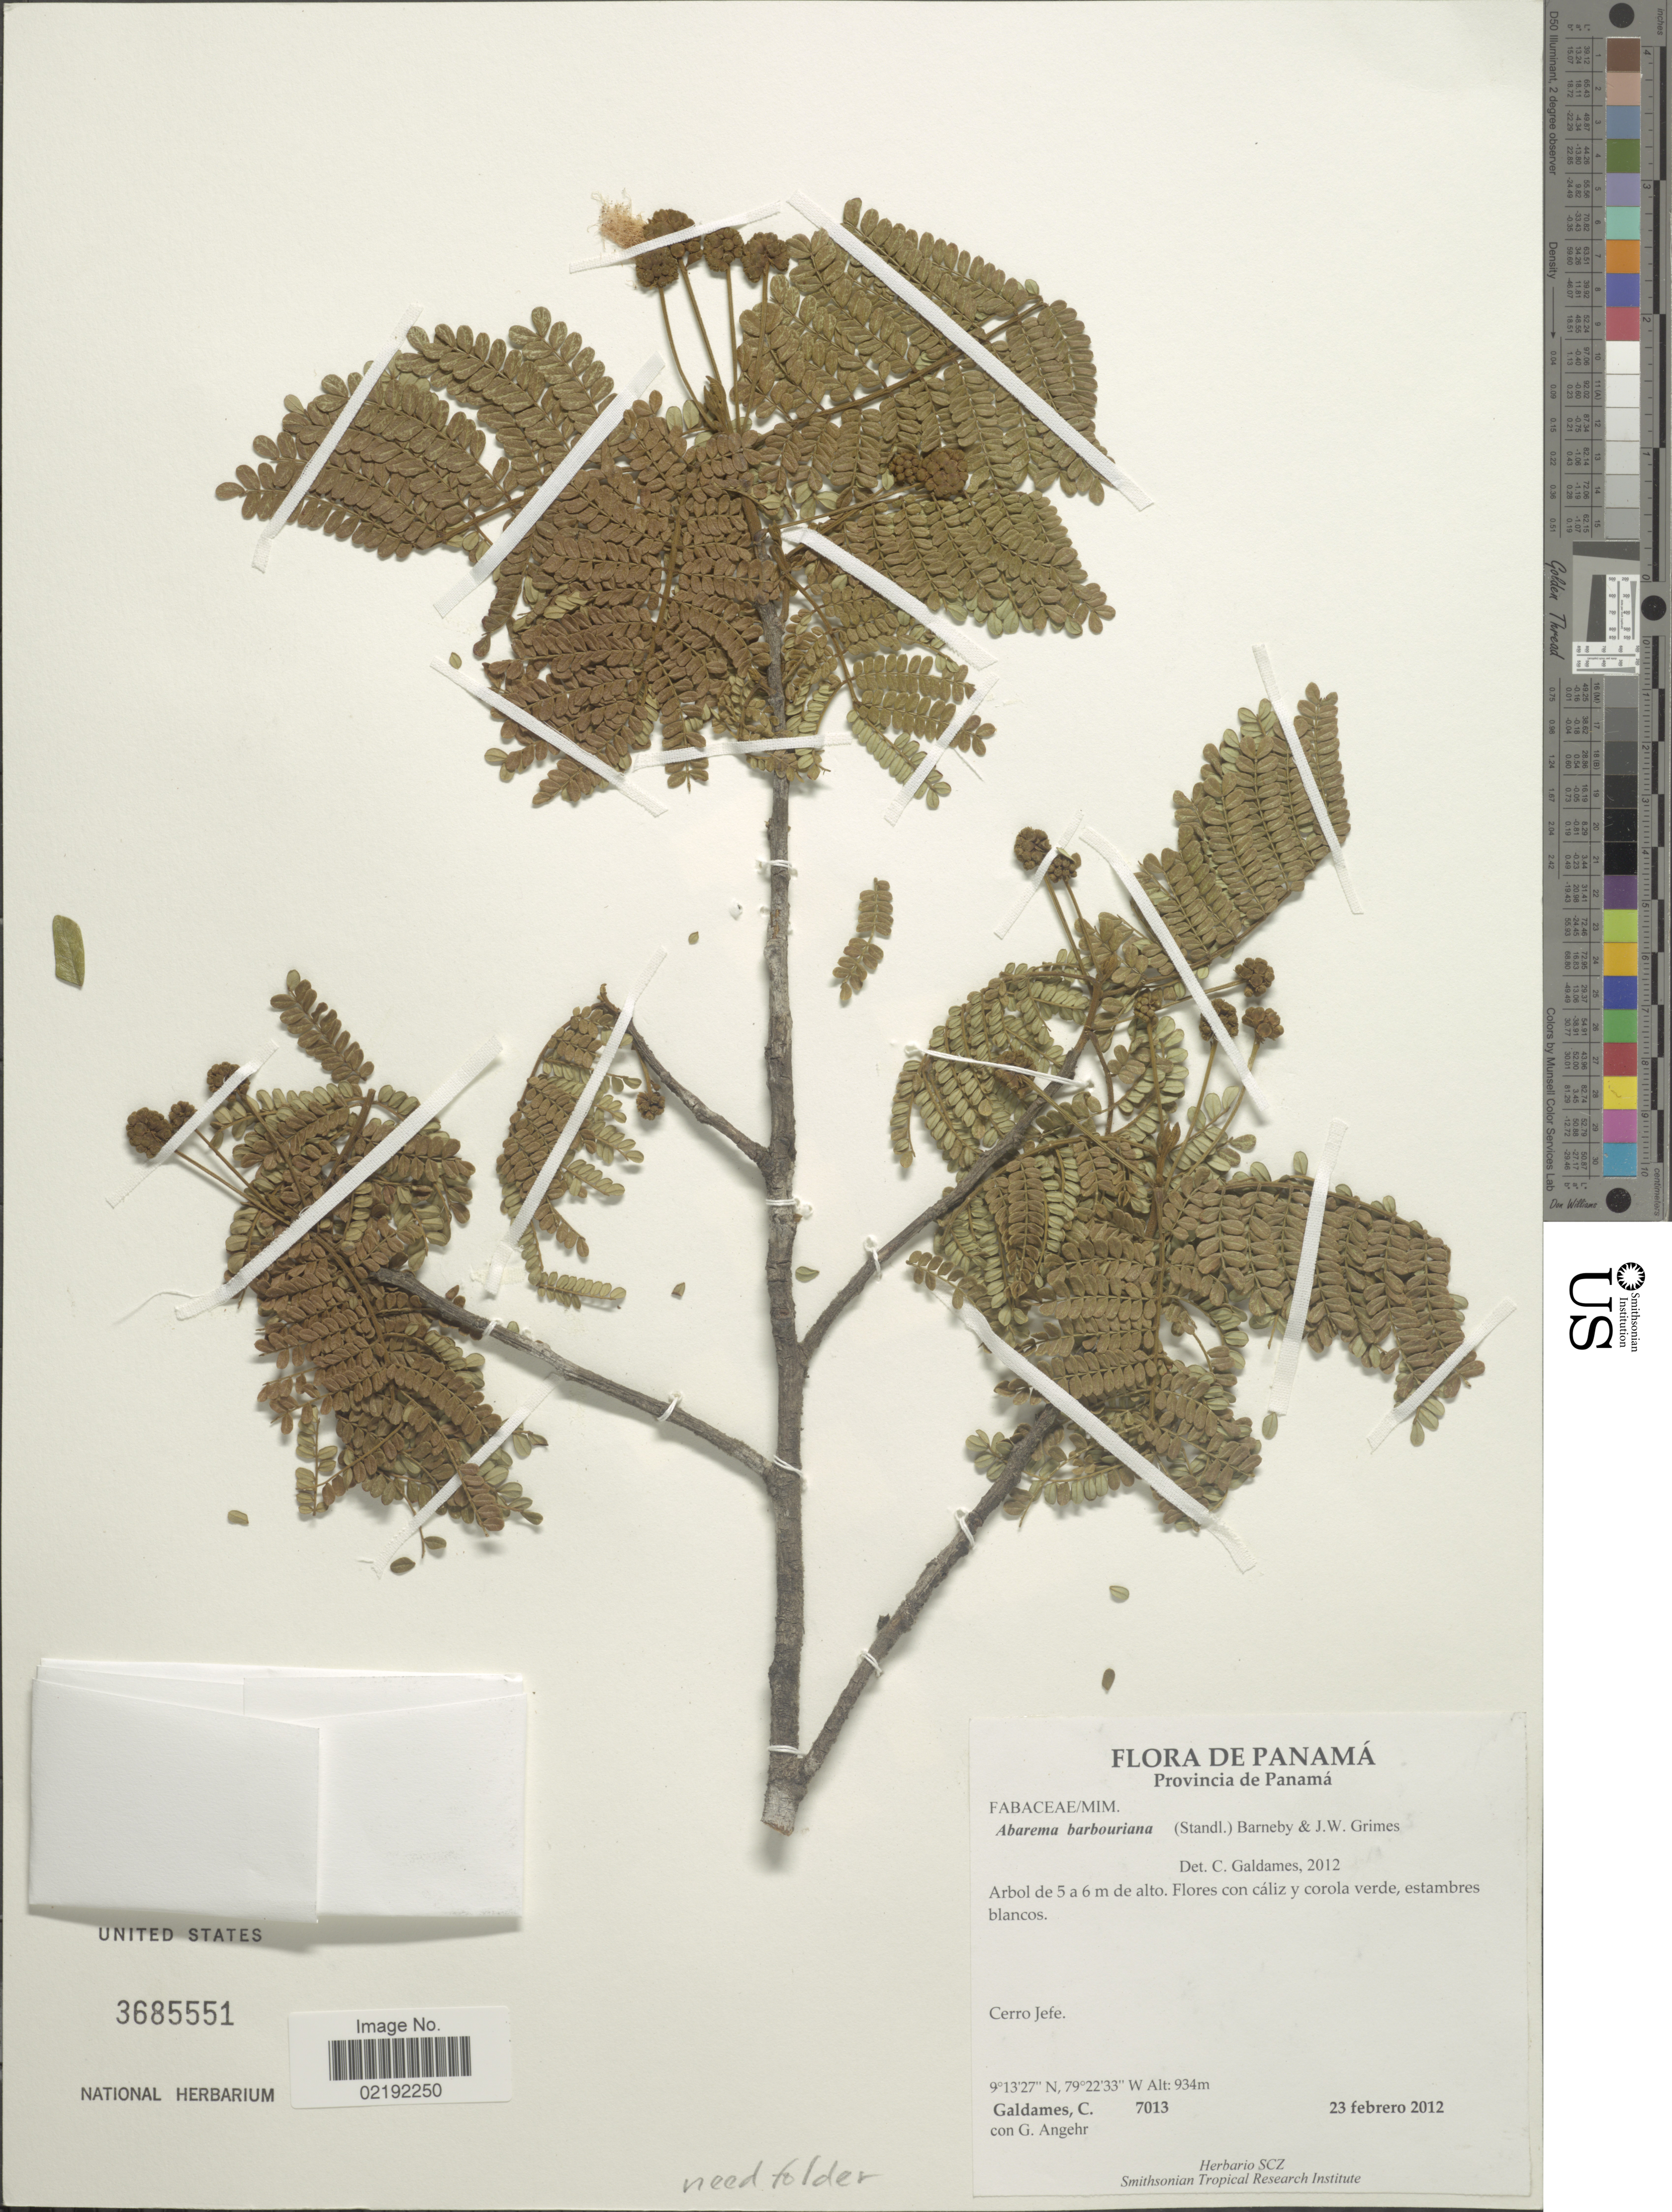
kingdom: Plantae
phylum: Tracheophyta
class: Magnoliopsida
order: Fabales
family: Fabaceae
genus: Abarema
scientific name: Abarema barbouriana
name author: (Standl.) Barneby & J.W. Grimes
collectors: C. Galdames & G. Angehr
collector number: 7013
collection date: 2012-02-23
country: Panama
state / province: Panamá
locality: Cerro Jefe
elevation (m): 934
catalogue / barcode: US 3685551